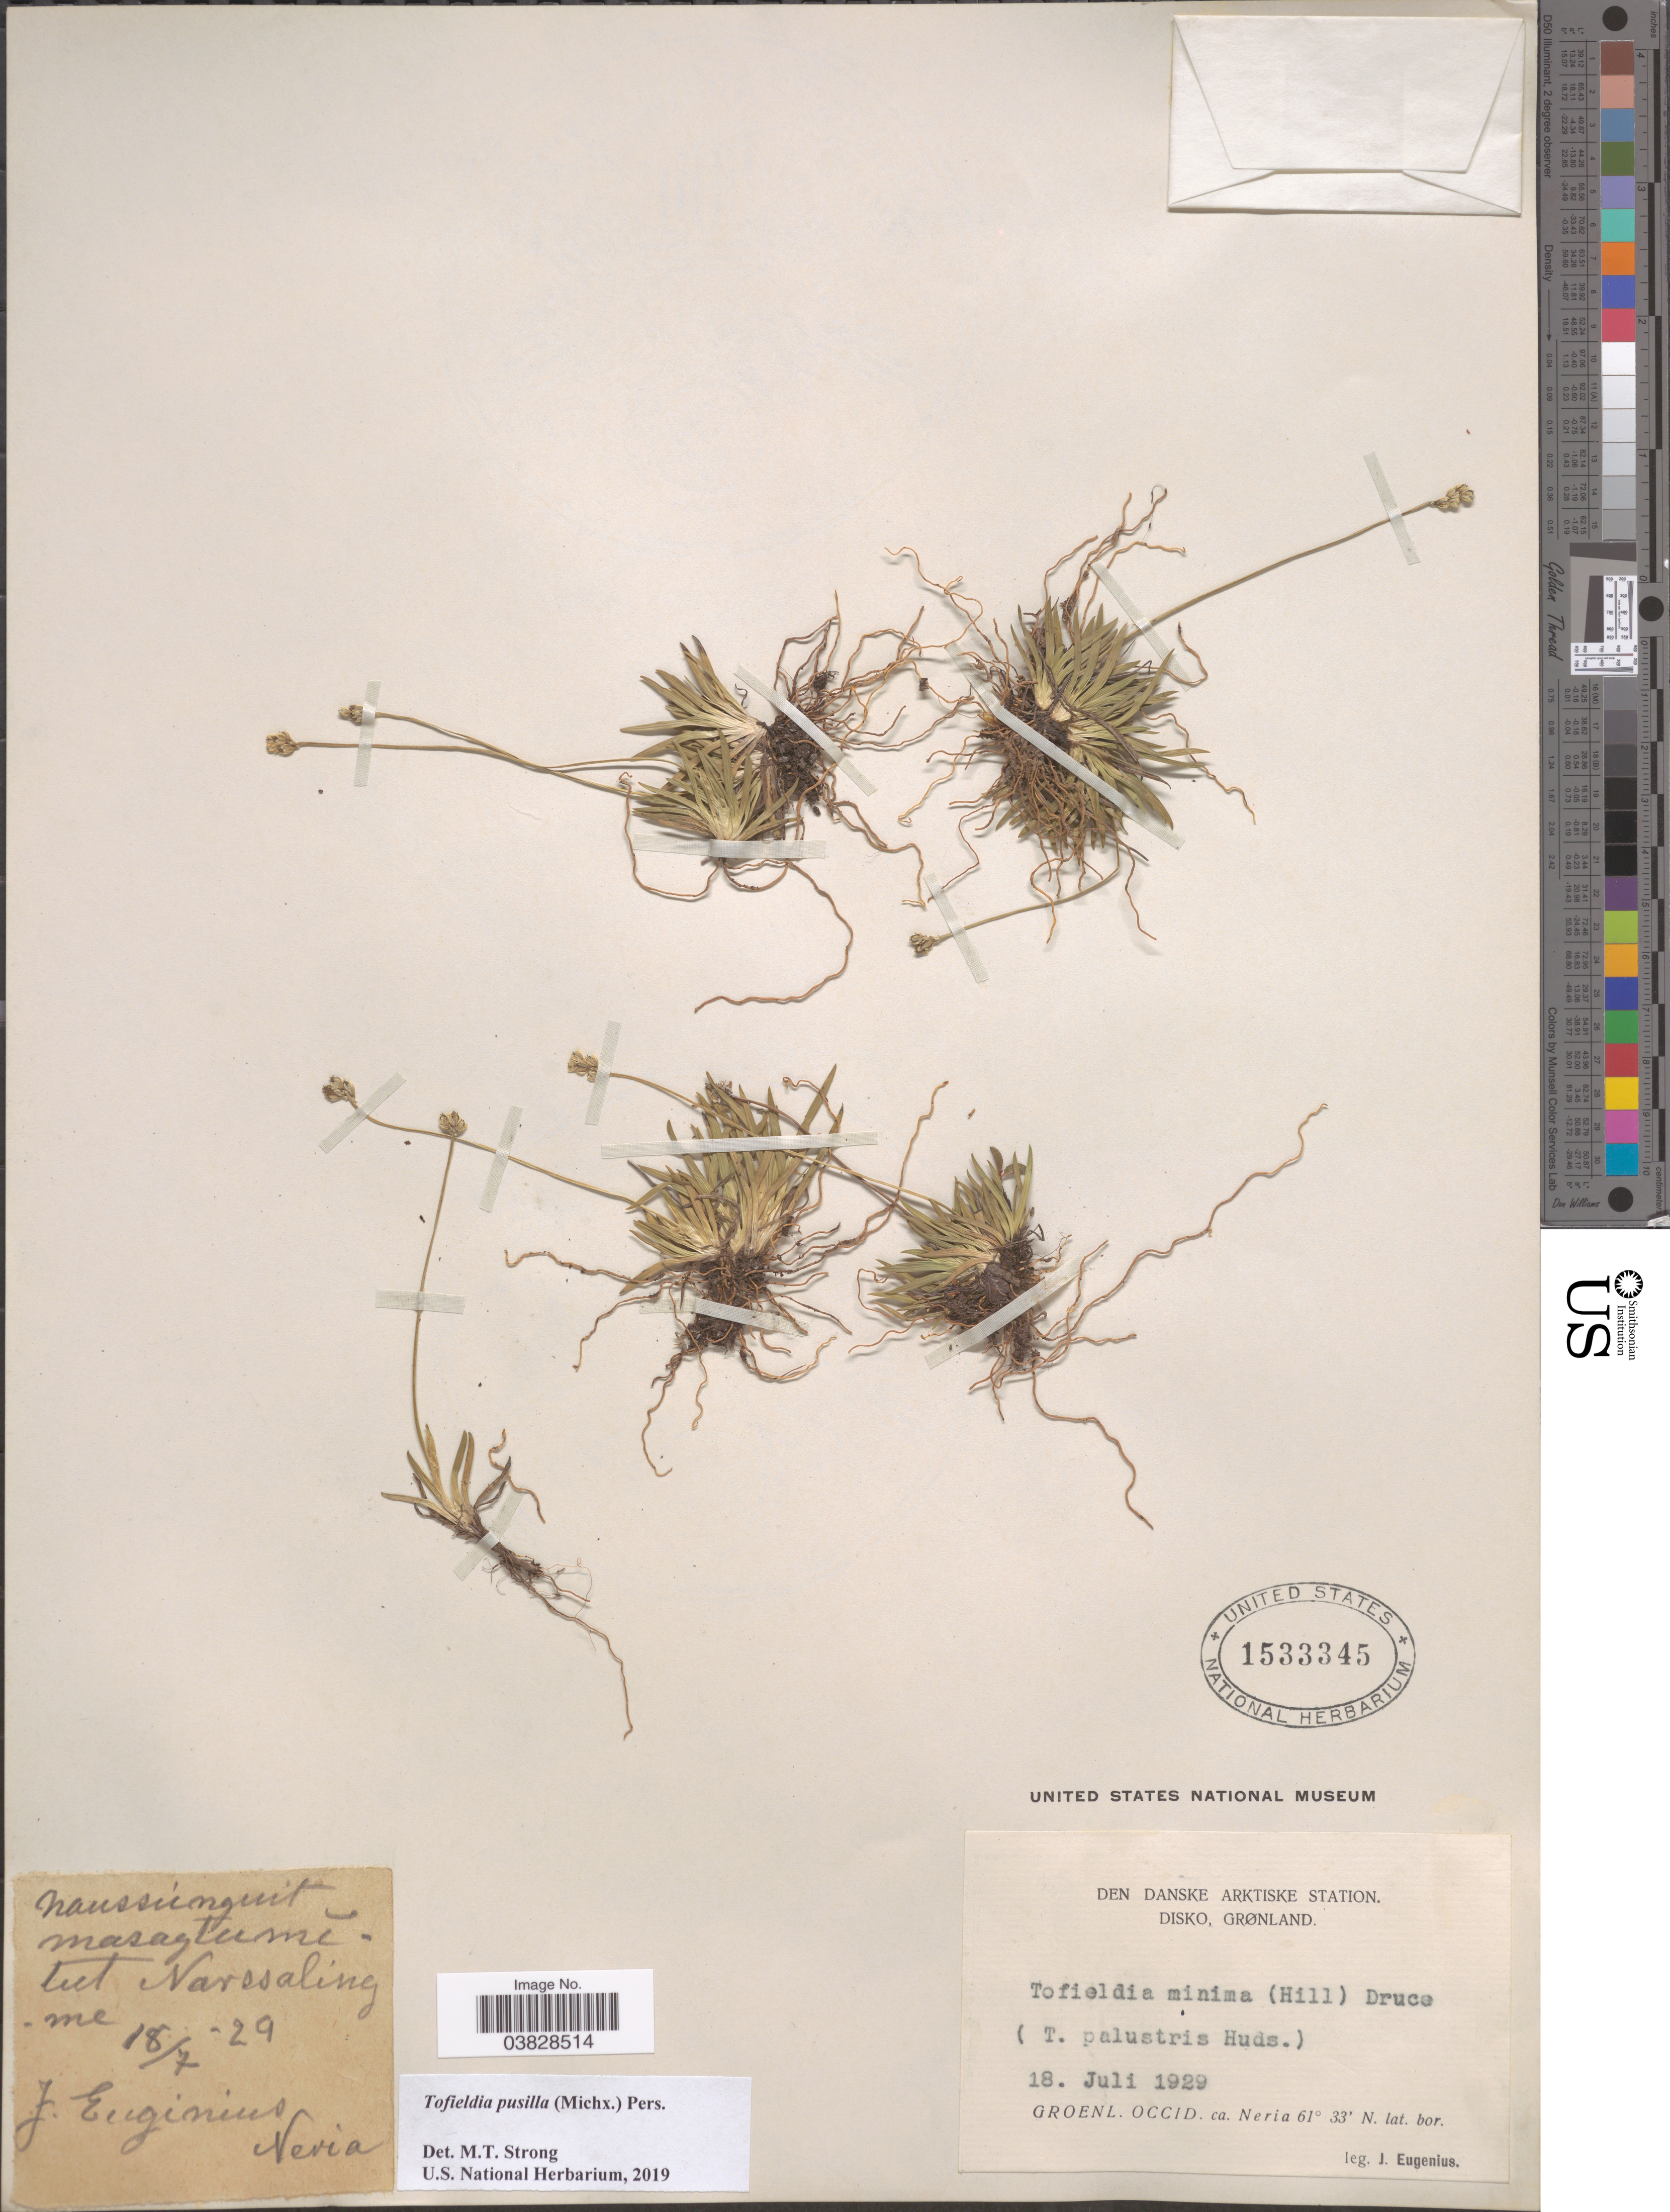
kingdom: Plantae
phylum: Tracheophyta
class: Liliopsida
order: Alismatales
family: Tofieldiaceae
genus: Tofieldia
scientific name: Tofieldia pusilla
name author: (Michx.) Pers.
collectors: J. Eugenius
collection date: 1929-07-18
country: Greenland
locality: Den Danske Arktsike Station. Disko, Grønland. Groenl. Occid. ca. Neria.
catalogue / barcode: US 1533345